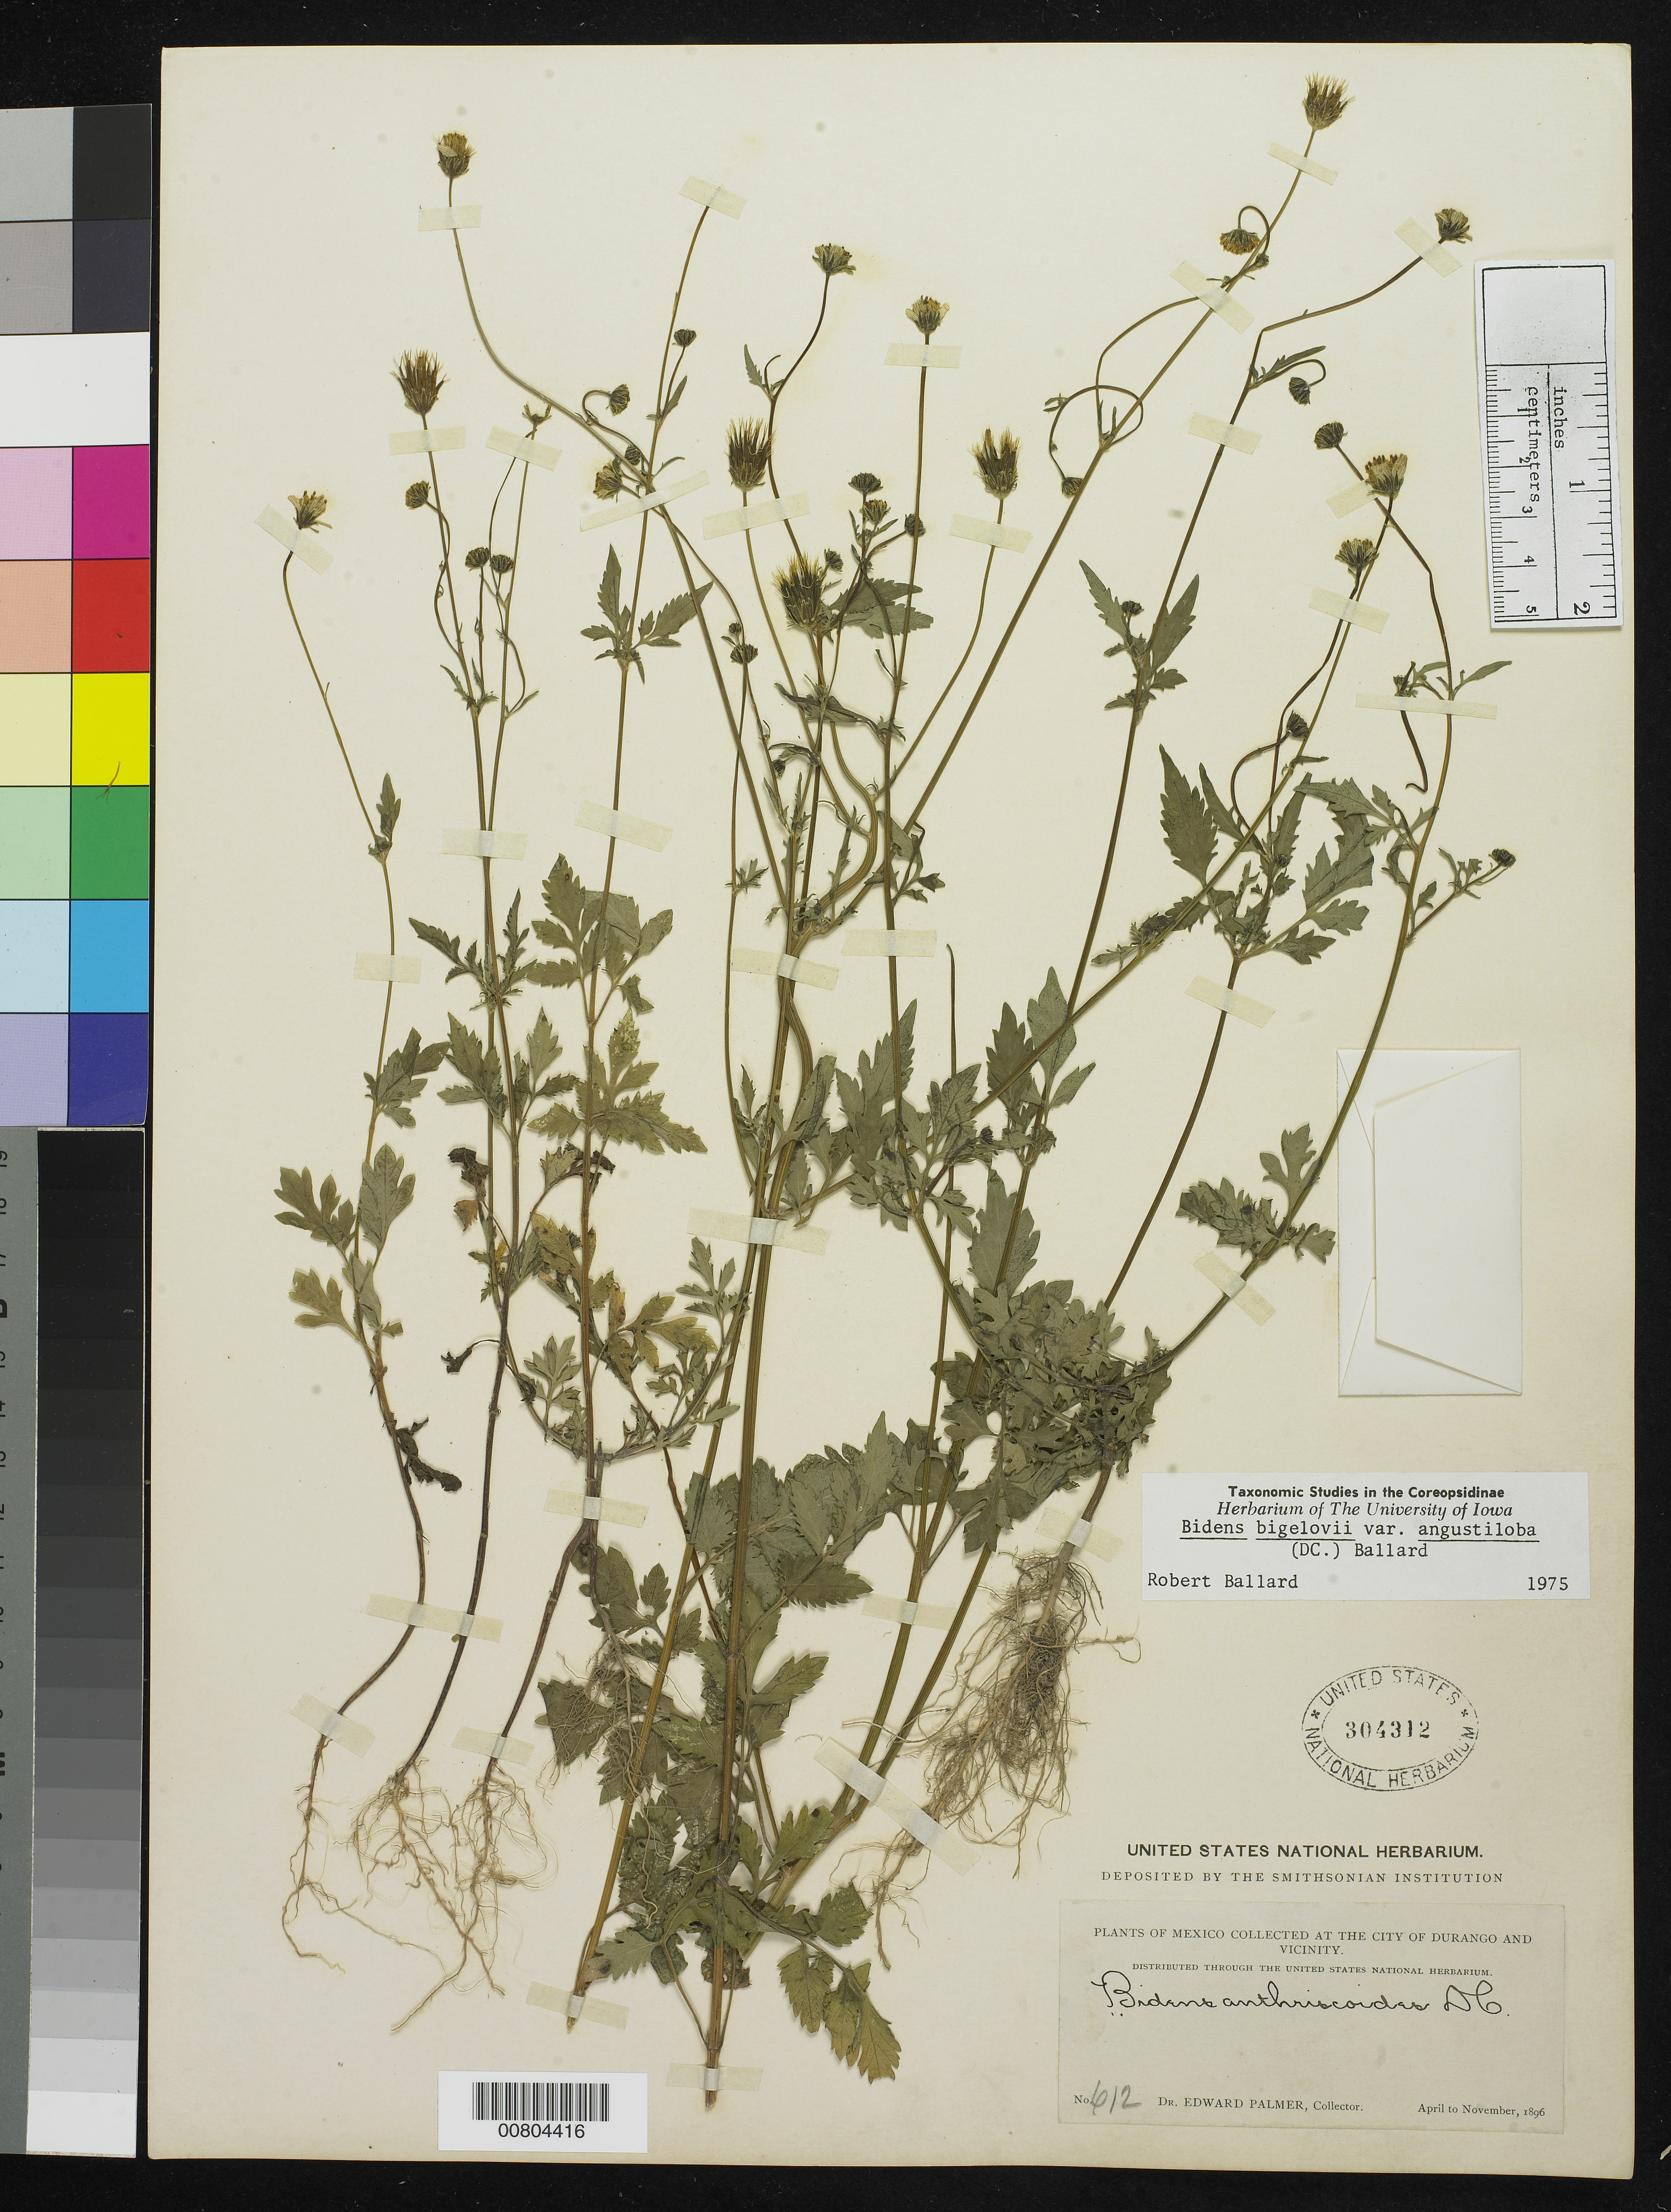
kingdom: Plantae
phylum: Tracheophyta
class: Magnoliopsida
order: Asterales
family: Asteraceae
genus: Bidens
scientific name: Bidens bigelovii var. angustiloba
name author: (DC.) Ballard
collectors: E. Palmer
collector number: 612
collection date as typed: Apr 1896 to -- Nov 1896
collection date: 1896-04/1896-11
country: Mexico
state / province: Durango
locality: City of Durango and vicinity.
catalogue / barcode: US 304312